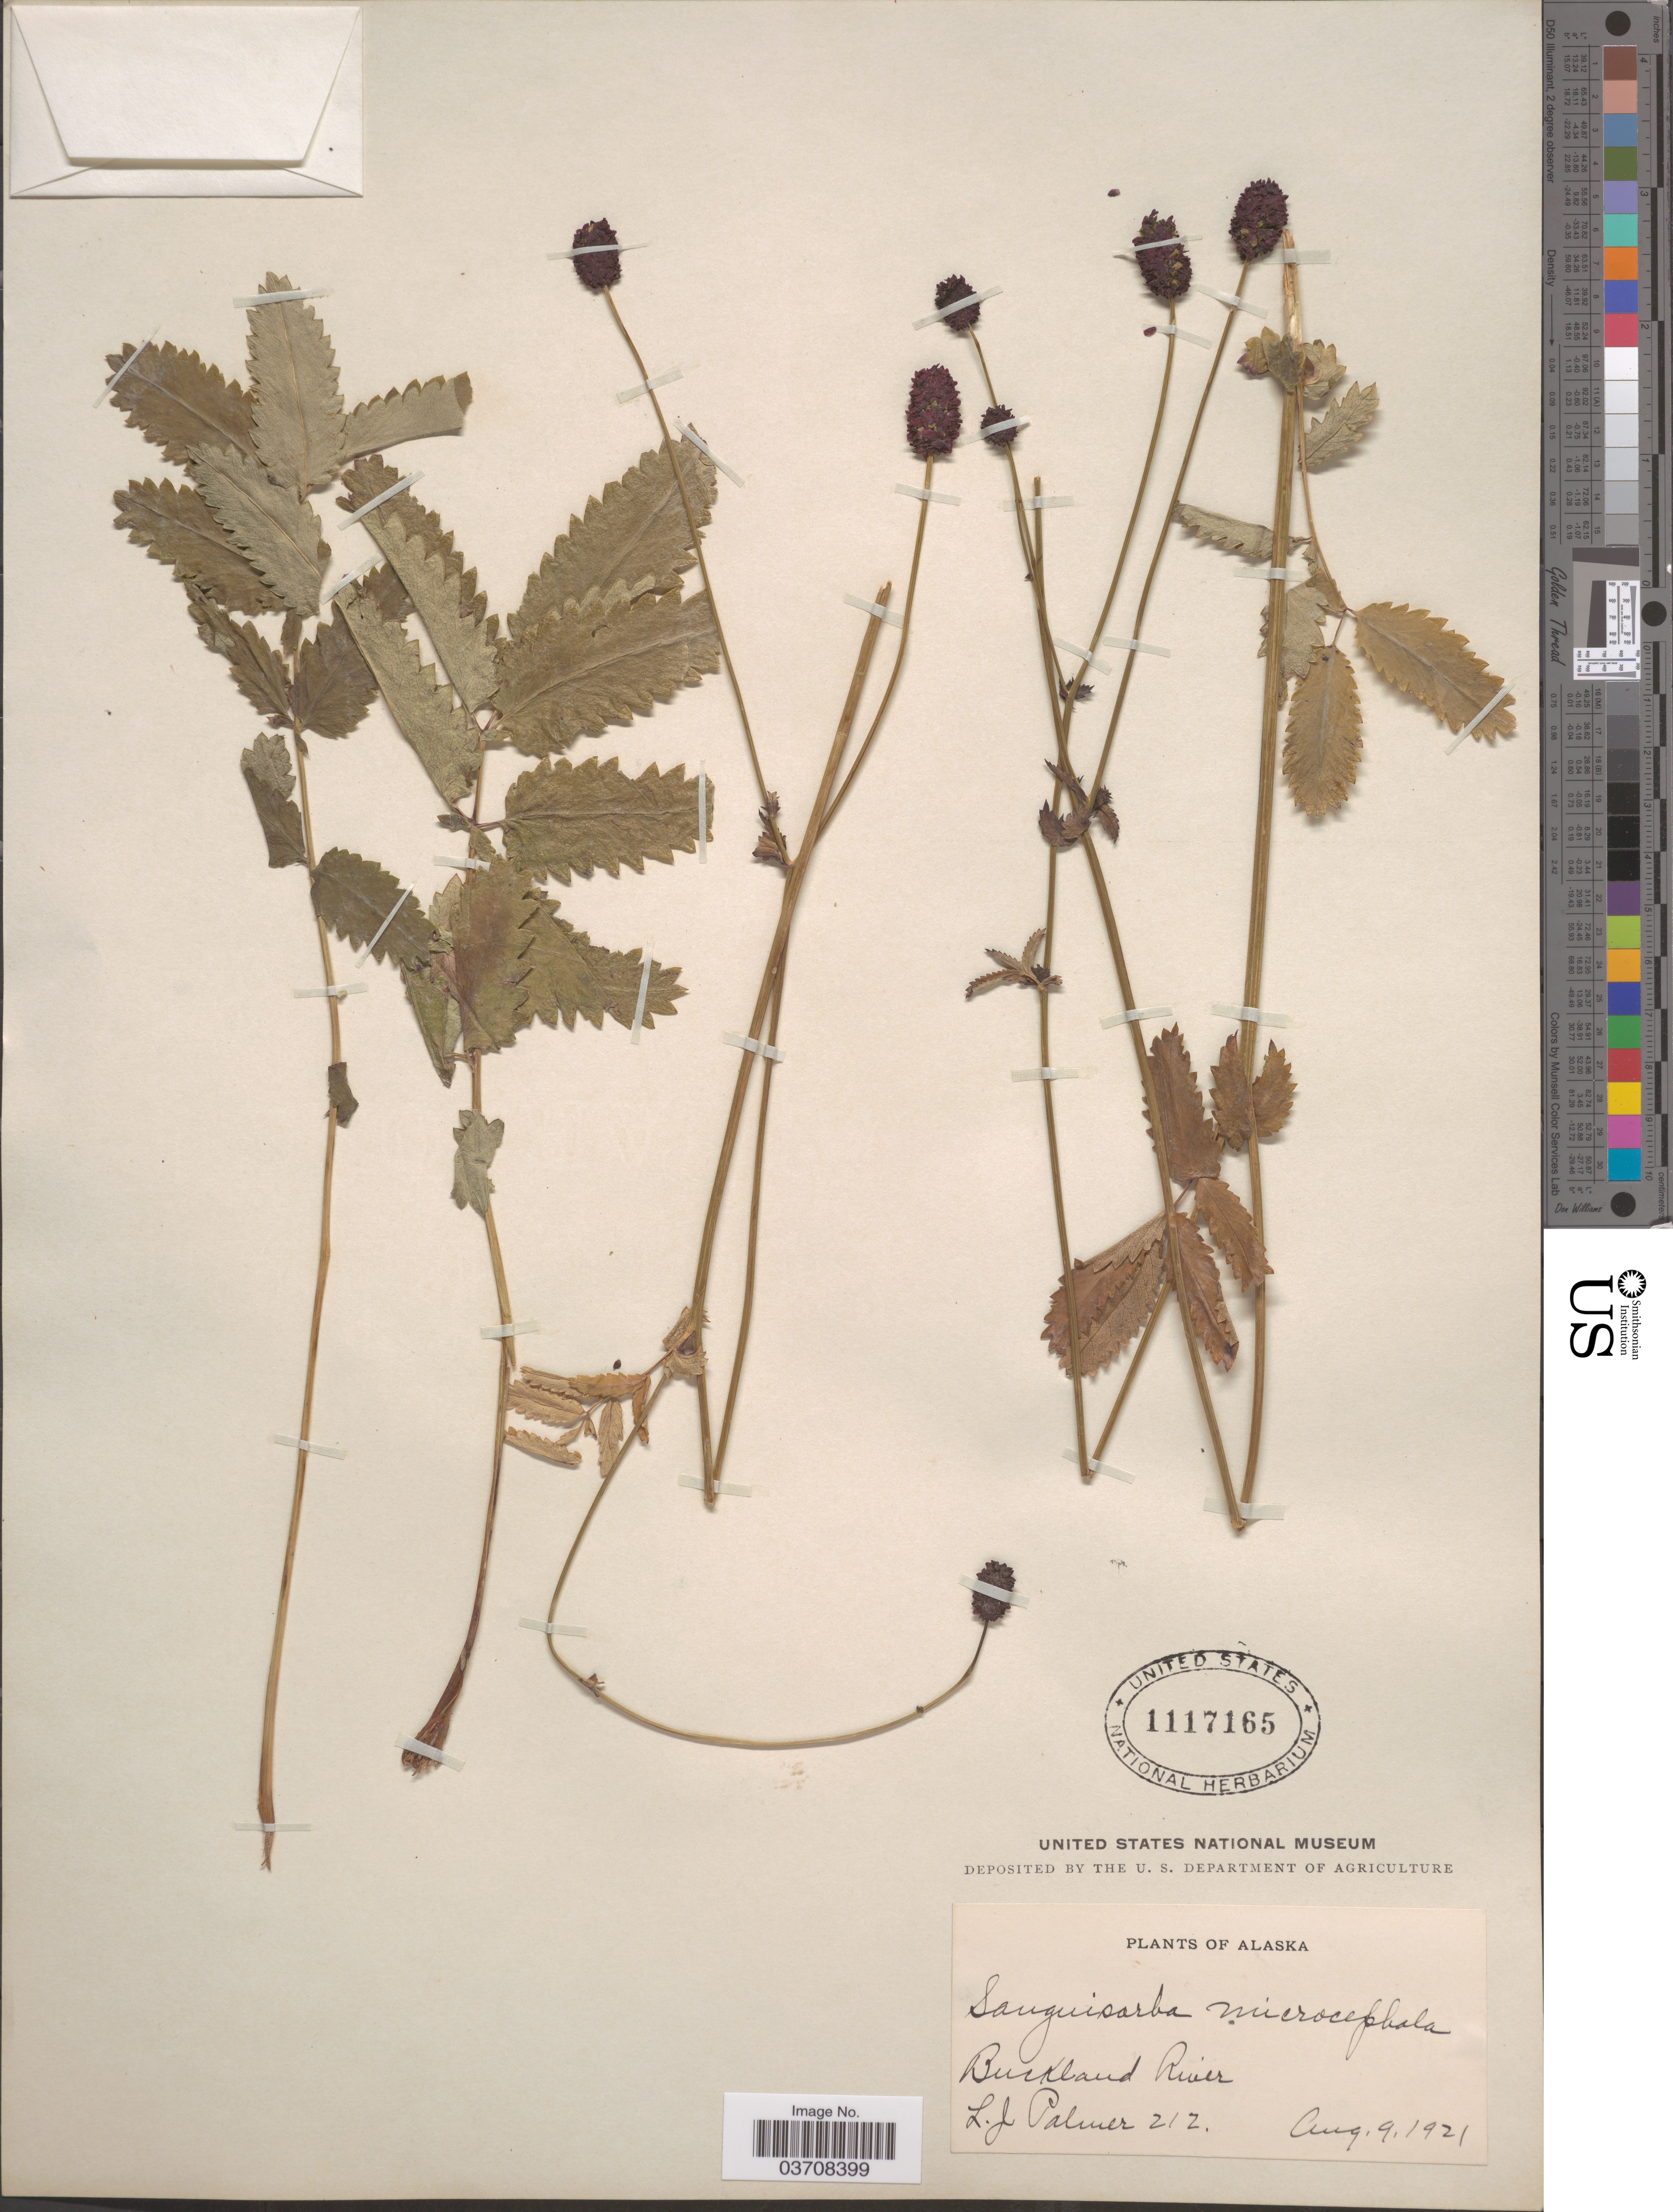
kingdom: Plantae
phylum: Tracheophyta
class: Magnoliopsida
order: Rosales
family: Rosaceae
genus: Sanguisorba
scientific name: Sanguisorba officinalis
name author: L.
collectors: L. J. Palmer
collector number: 212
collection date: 1921-08-09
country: United States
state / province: Alaska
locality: Buckland River.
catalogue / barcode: US 1117165